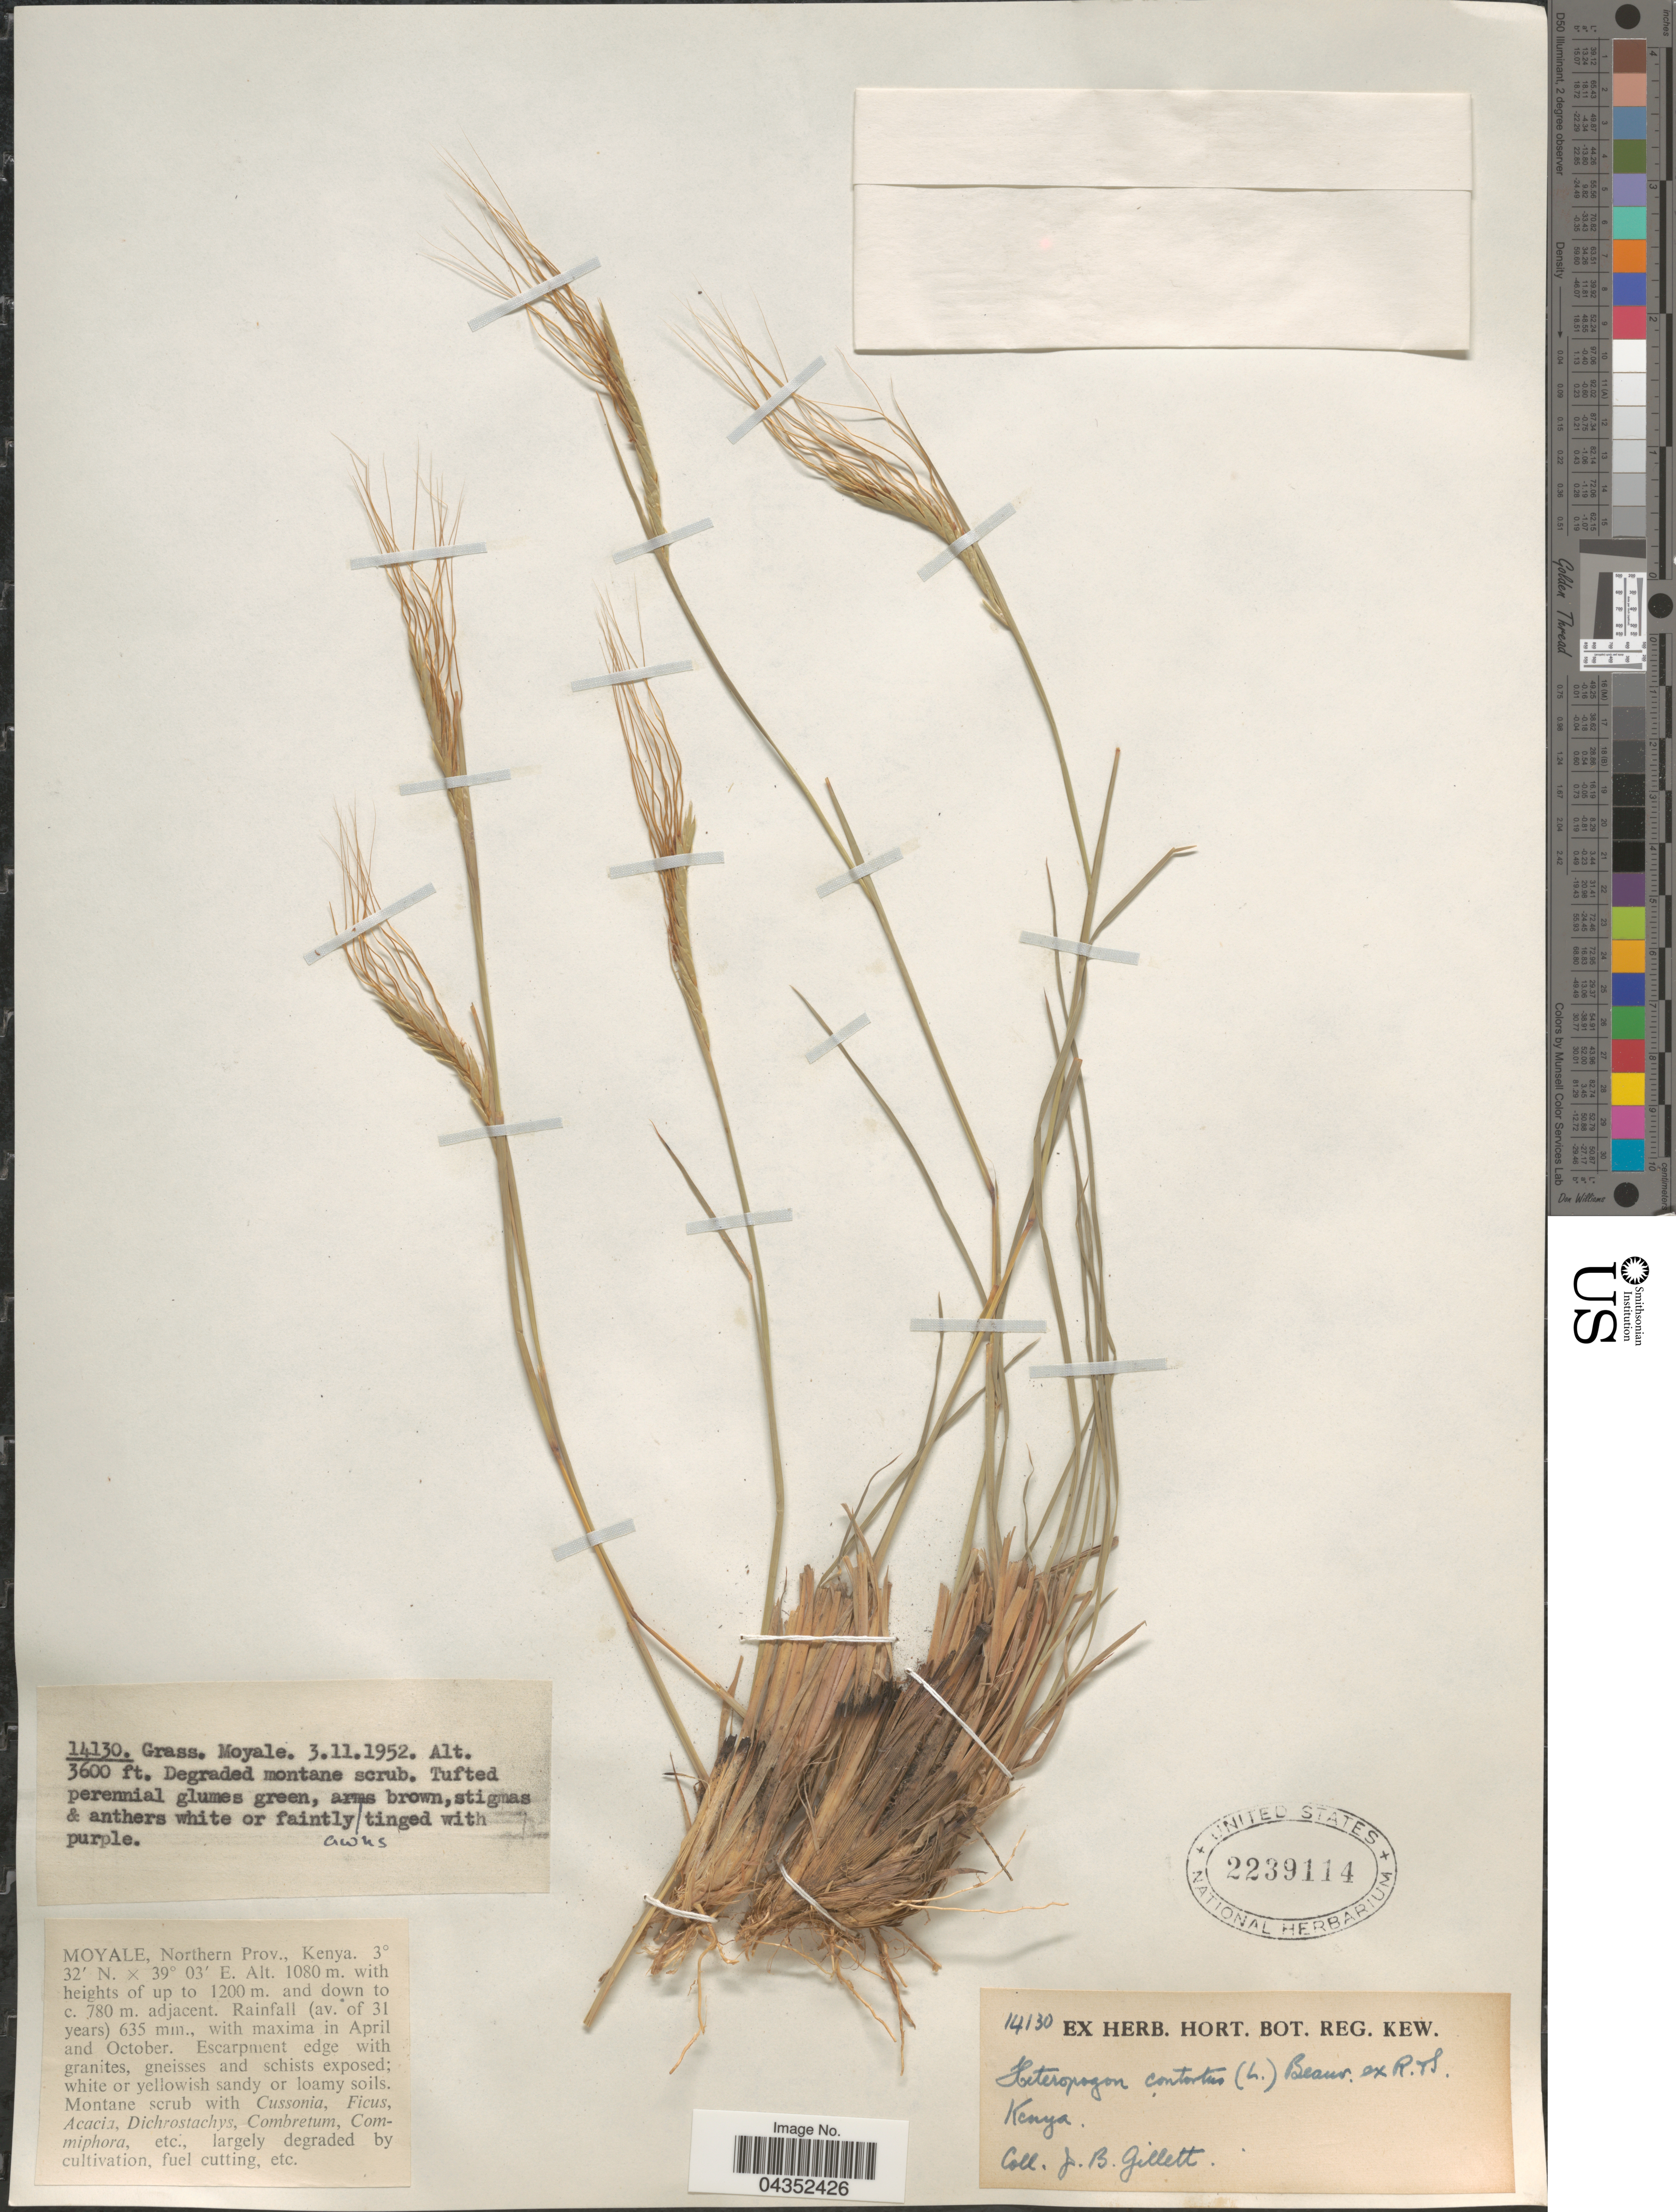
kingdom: Plantae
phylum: Tracheophyta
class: Liliopsida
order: Poales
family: Poaceae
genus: Heteropogon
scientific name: Heteropogon contortus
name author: (L.) P. Beauv. ex Roem. & Schult.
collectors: J. B. Gillett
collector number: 14130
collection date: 1952-11-03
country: Kenya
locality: Moyale, Northern Prov.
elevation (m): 1097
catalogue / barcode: US 2239114